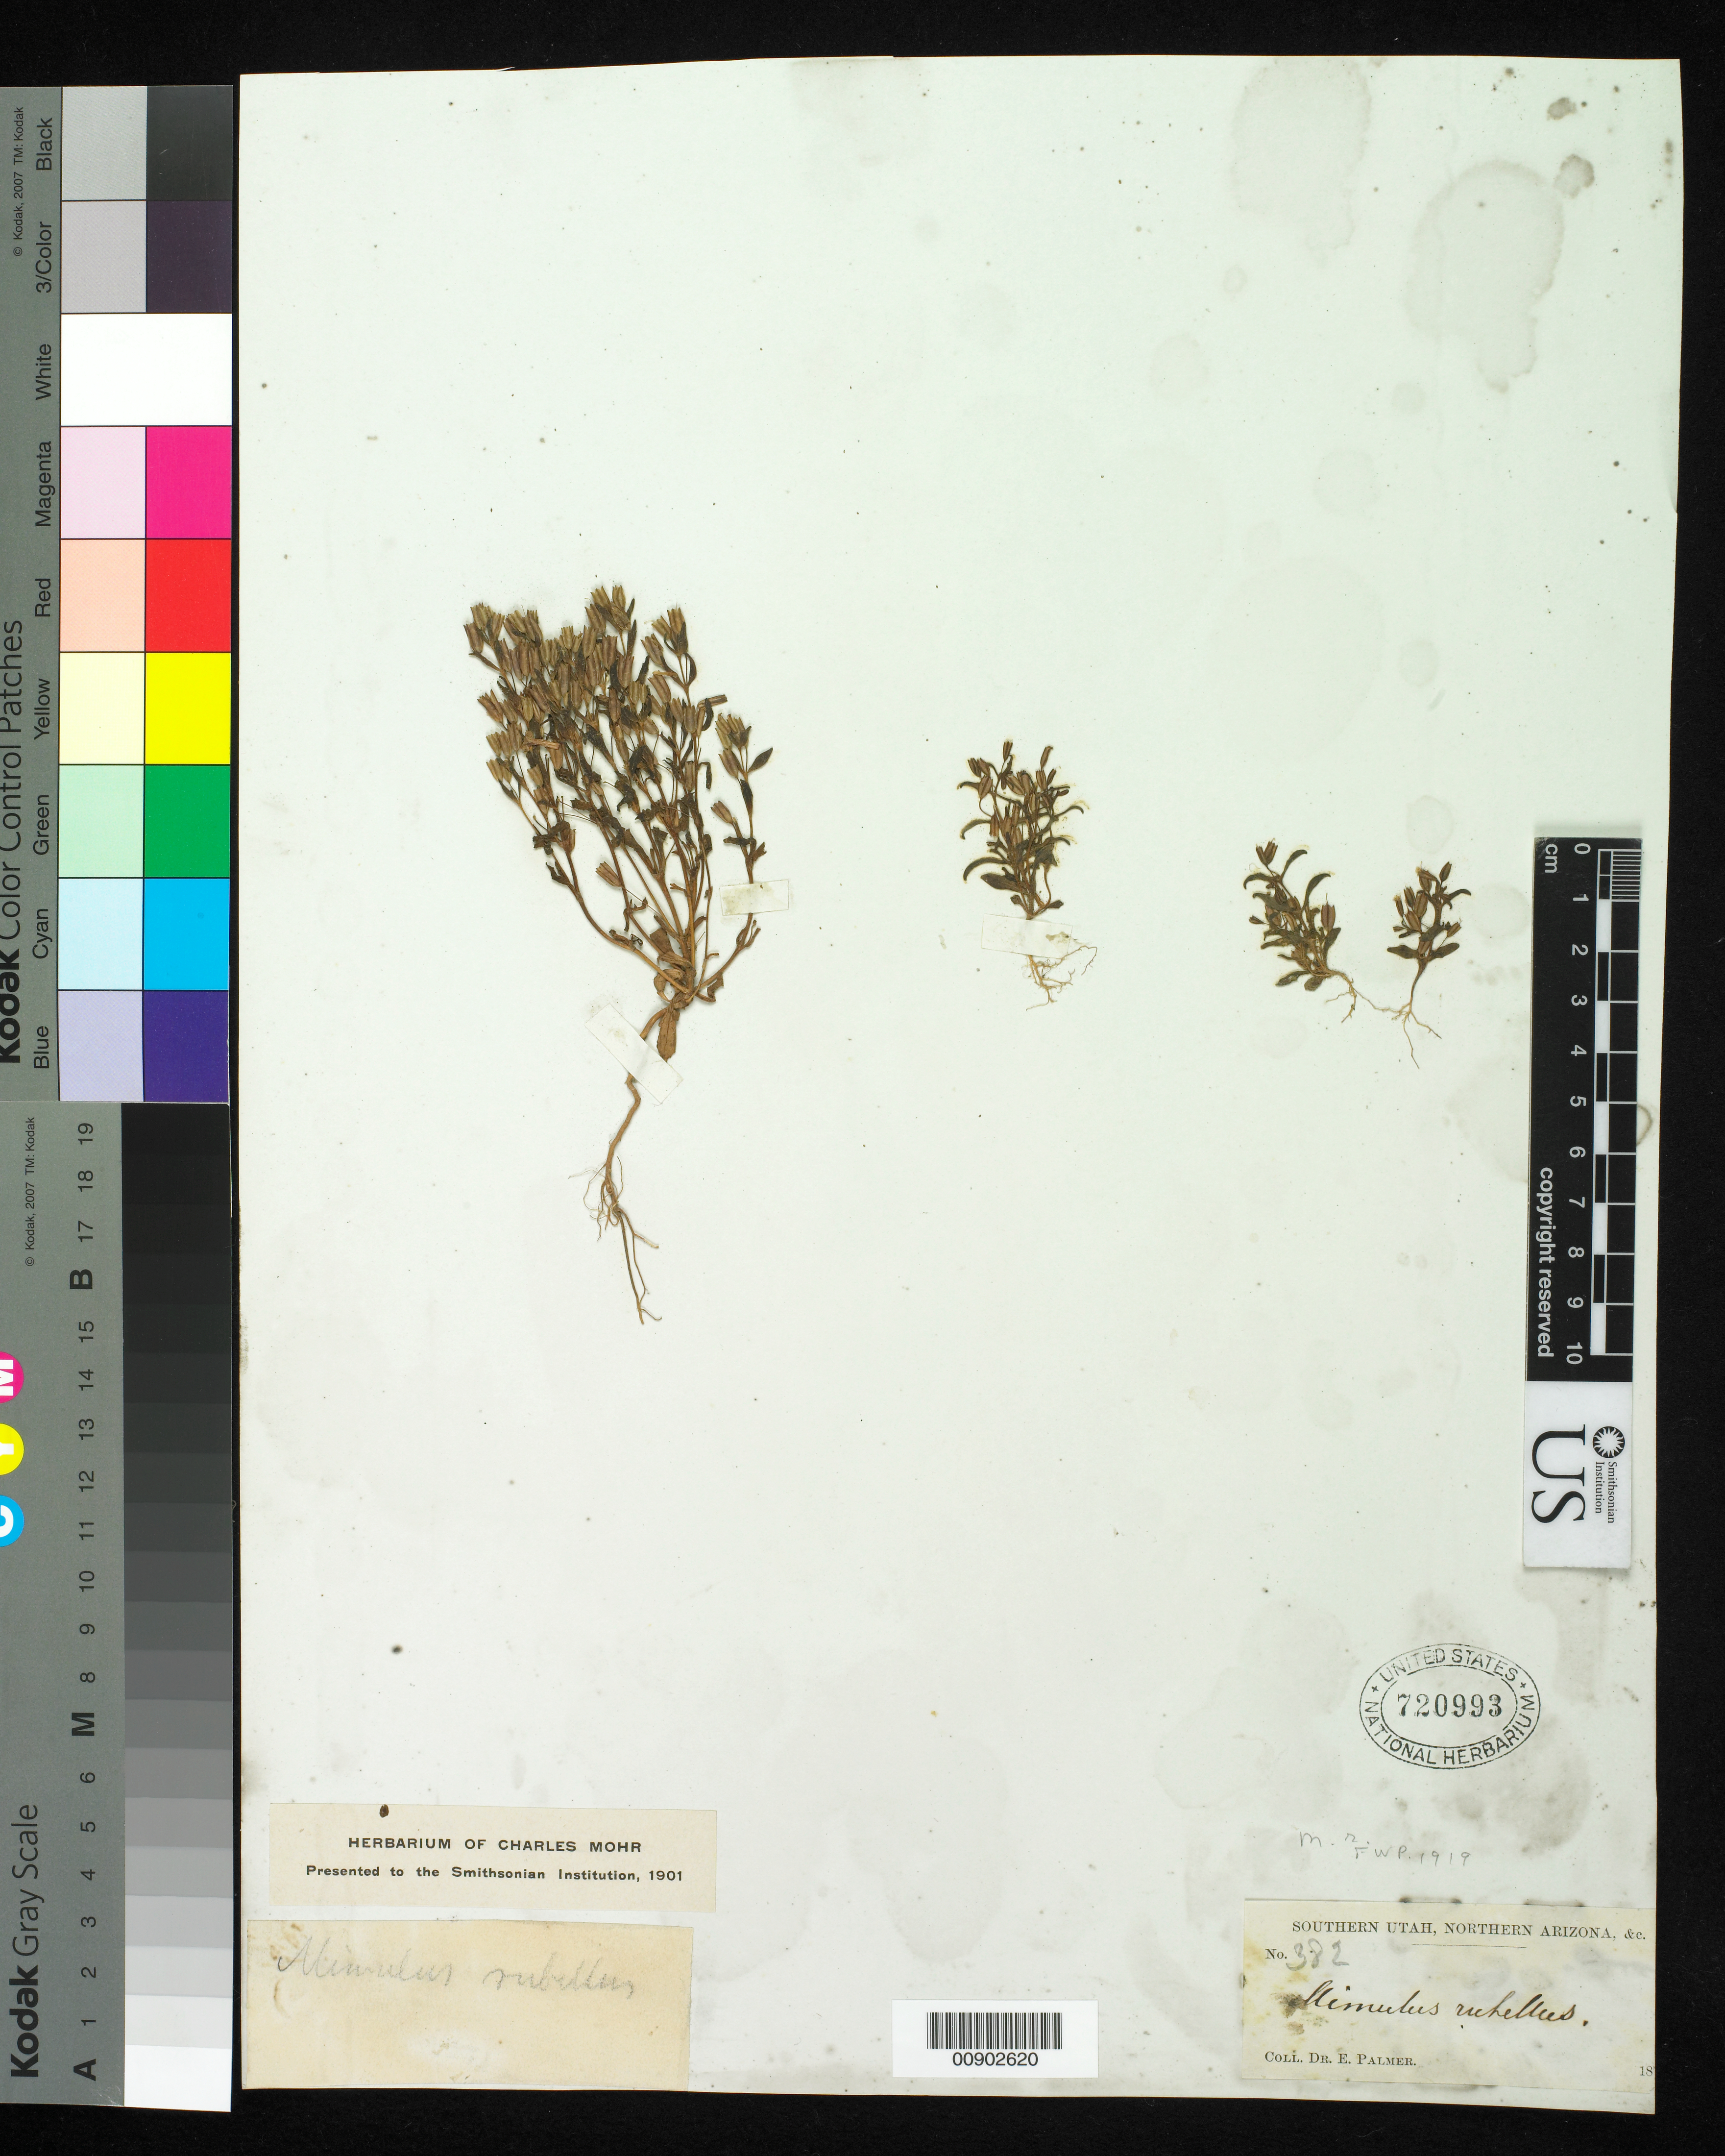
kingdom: Plantae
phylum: Tracheophyta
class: Magnoliopsida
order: Lamiales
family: Phrymaceae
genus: Mimulus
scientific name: Mimulus rubellus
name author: A. Gray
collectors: E. Palmer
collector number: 382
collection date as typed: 18--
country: United States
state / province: Arizona / Utah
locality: Southern Utah, Northern Arizona, & c.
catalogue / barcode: US 720993